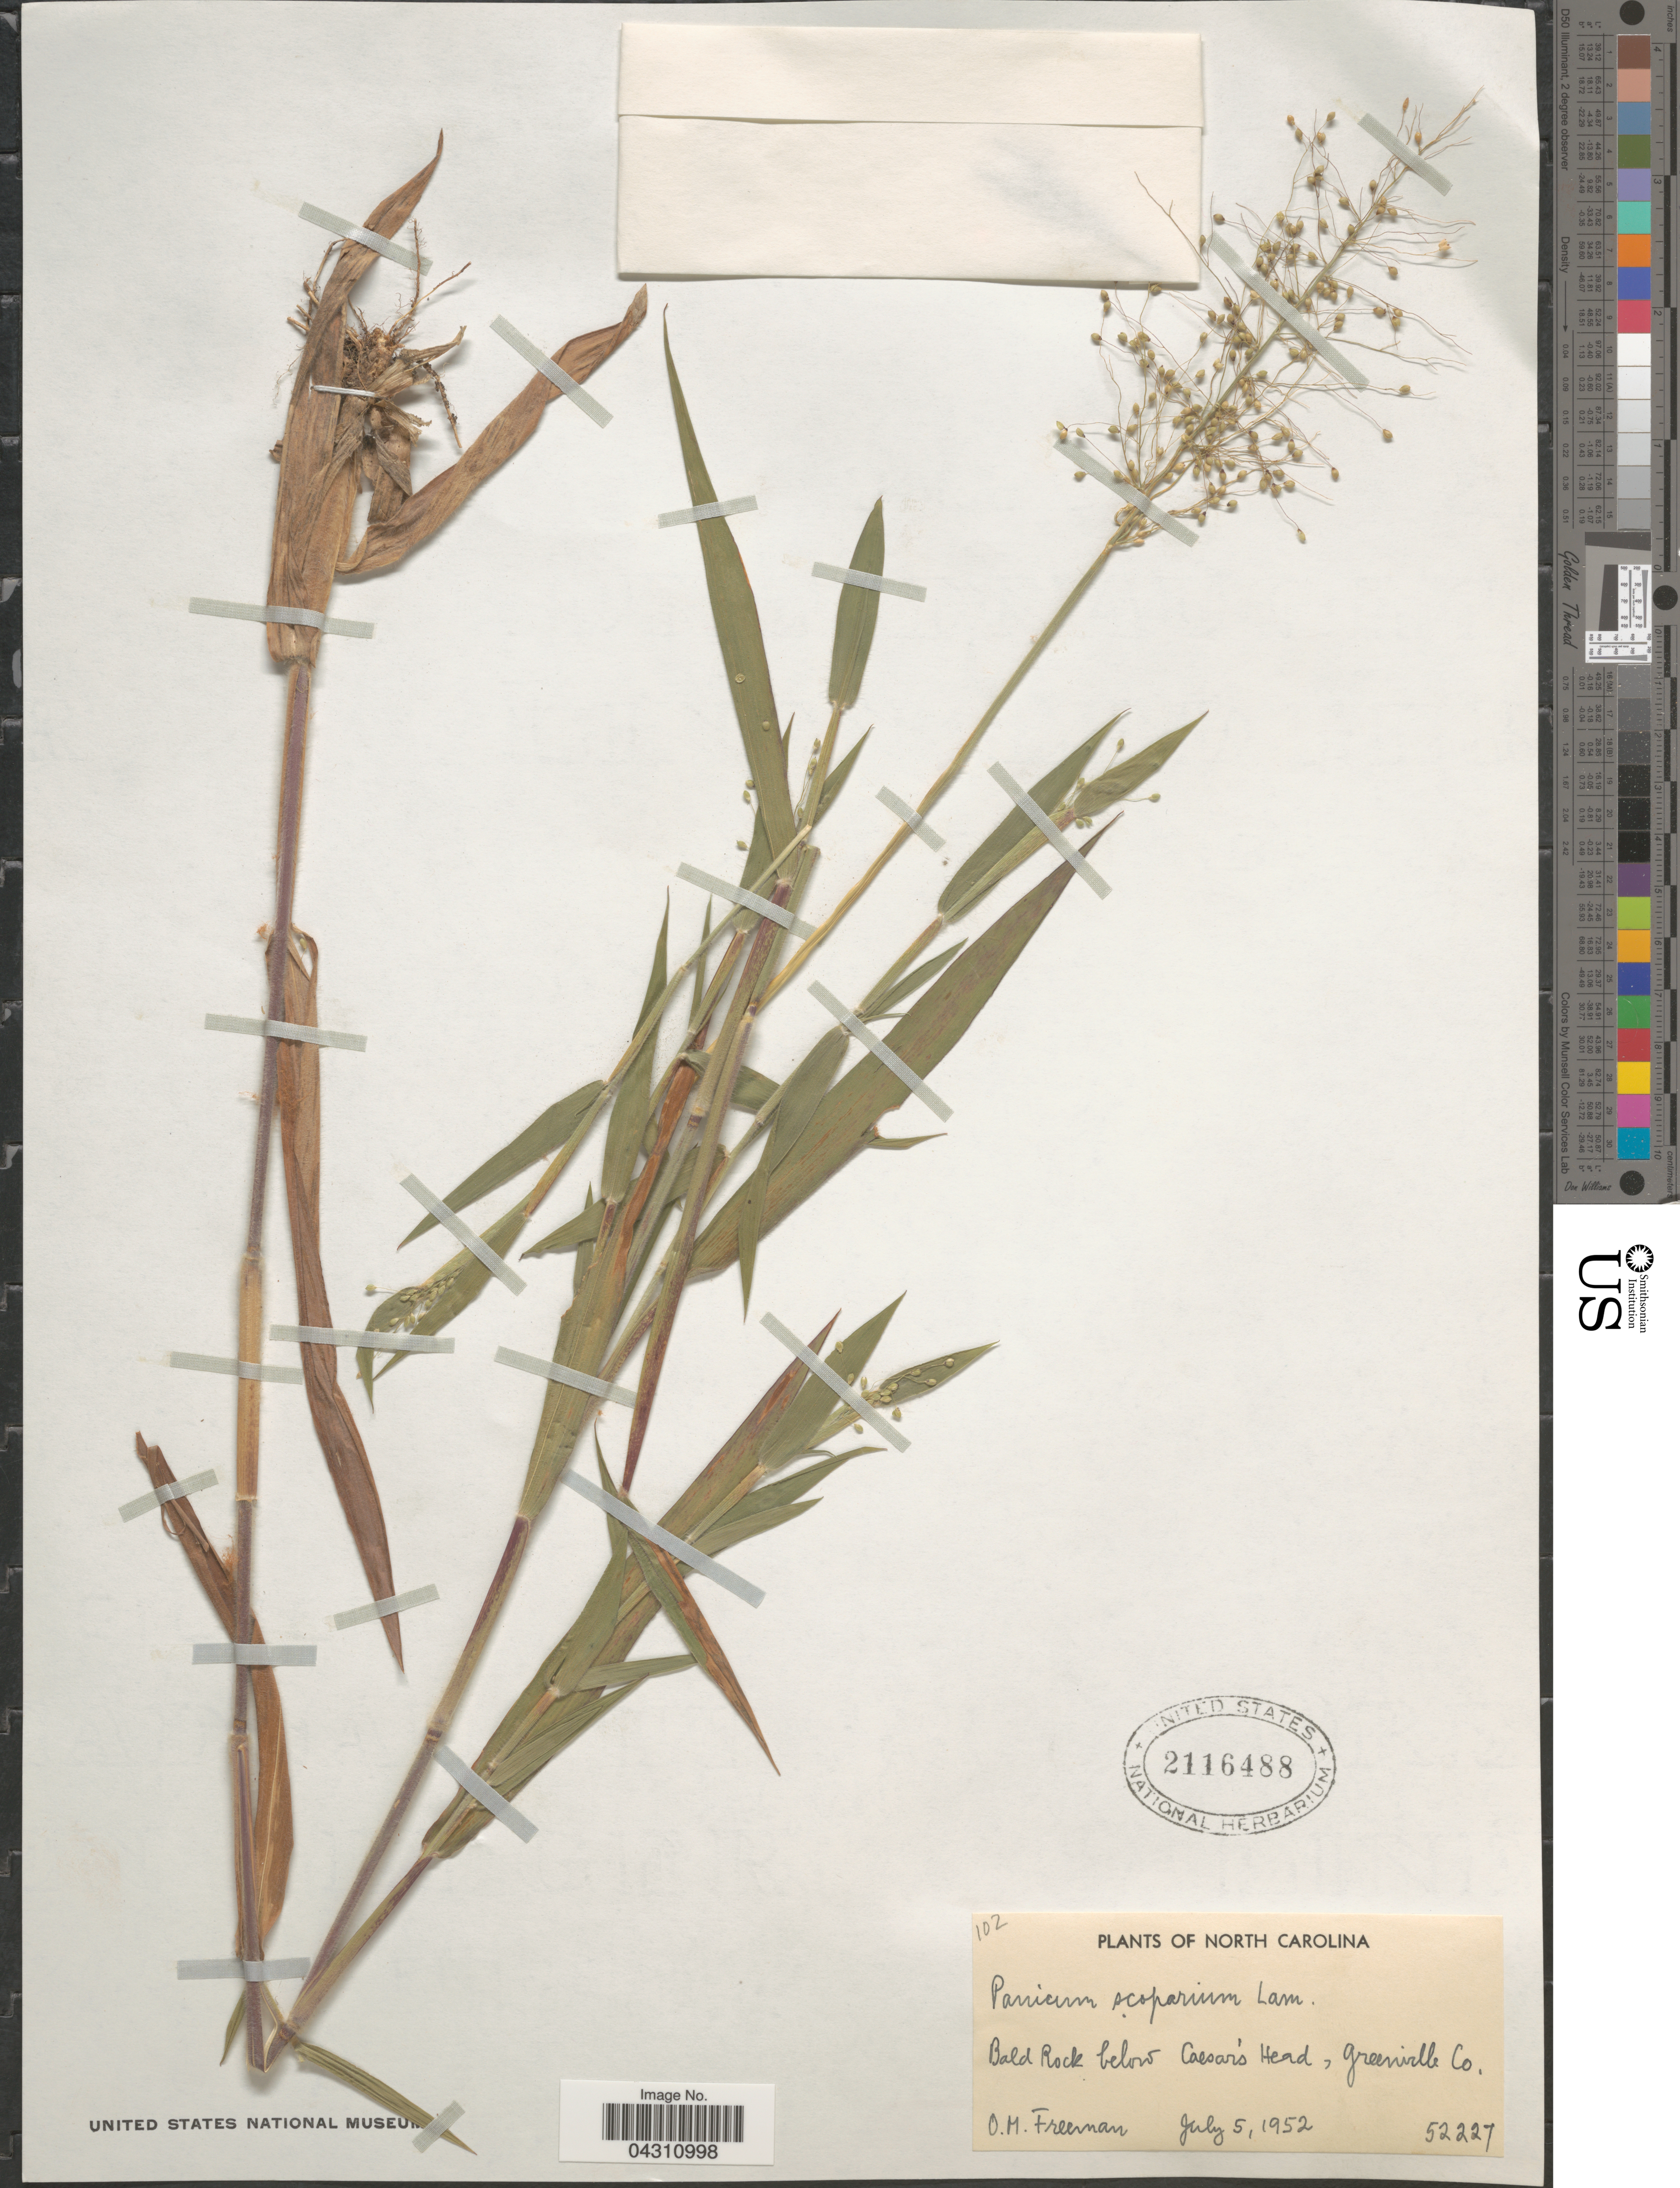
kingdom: Plantae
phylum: Tracheophyta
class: Liliopsida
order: Poales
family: Poaceae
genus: Dichanthelium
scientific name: Dichanthelium scoparium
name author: (Lam.) Gould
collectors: O. Freeman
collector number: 52227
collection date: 1952-07-05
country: United States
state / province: North Carolina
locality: Bald Rock below Caesar's Head, Greenville Co.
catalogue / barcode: US 2116488